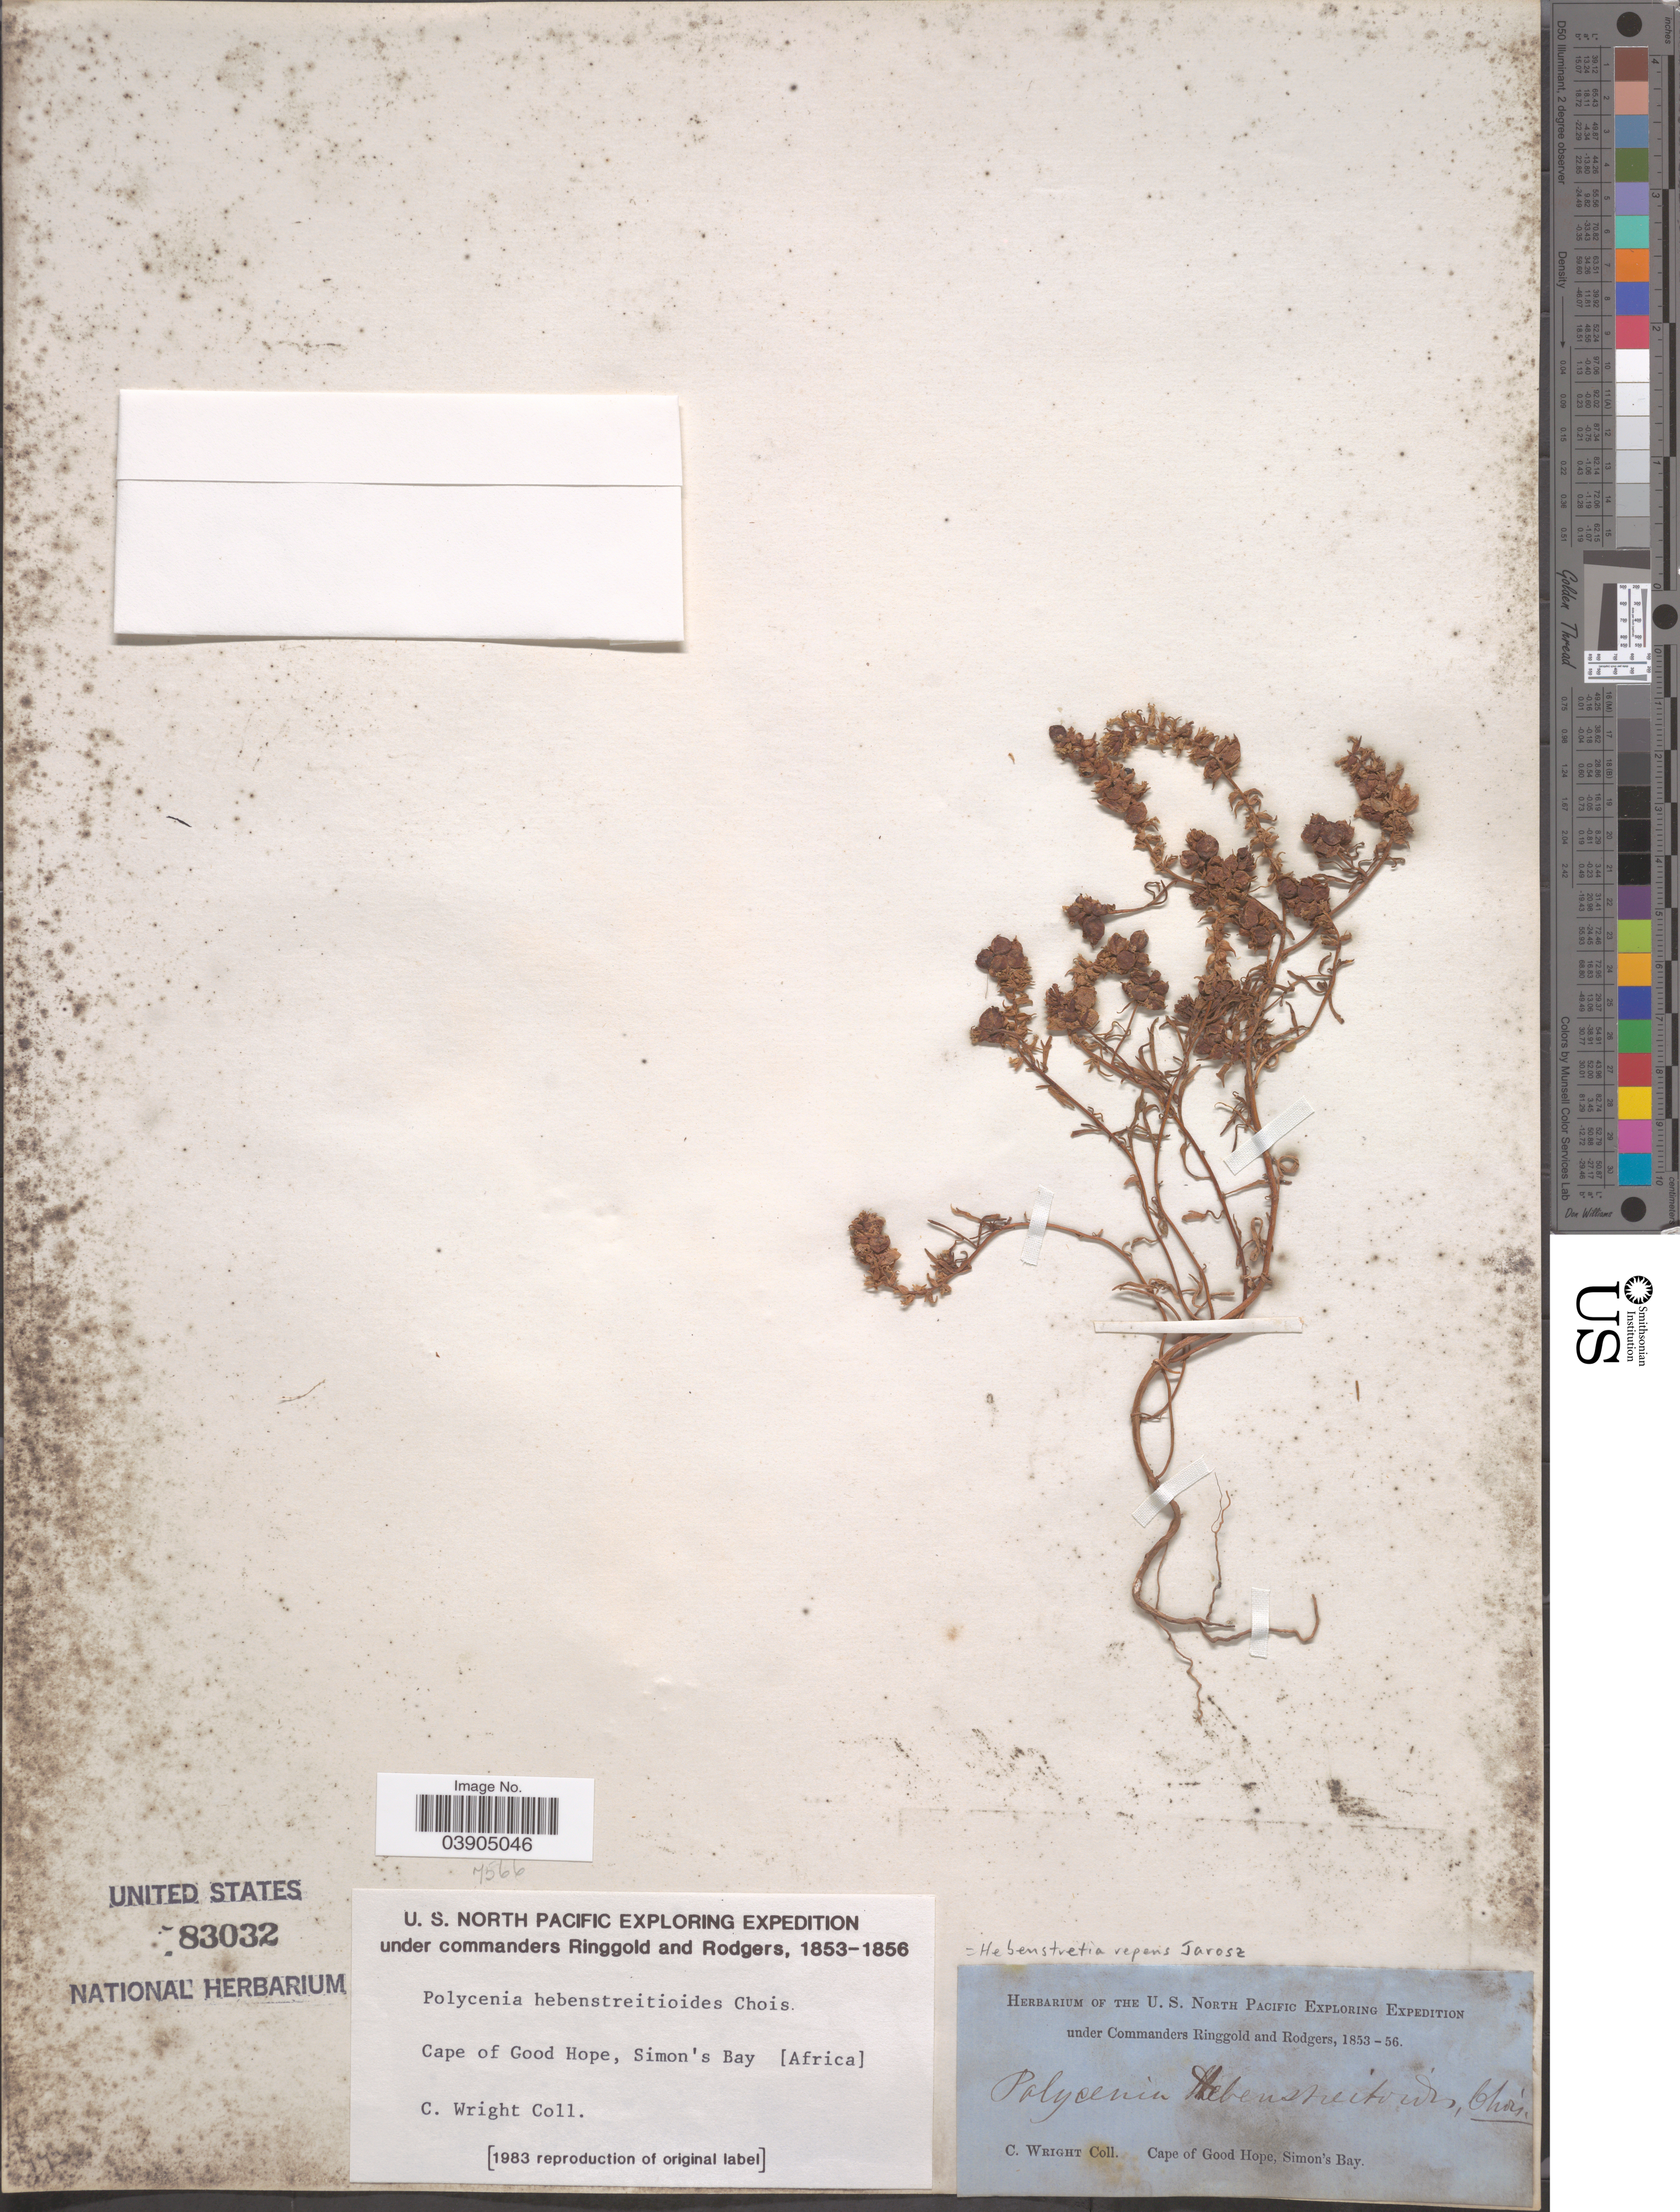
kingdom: Plantae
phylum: Tracheophyta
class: Magnoliopsida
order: Lamiales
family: Scrophulariaceae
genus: Hebenstretia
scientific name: Hebenstretia repens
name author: Jaroscz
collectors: C. Wright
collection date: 1853/1856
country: South Africa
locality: Cape of Good Hope, Simon's Bay [Africa].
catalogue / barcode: US 83032